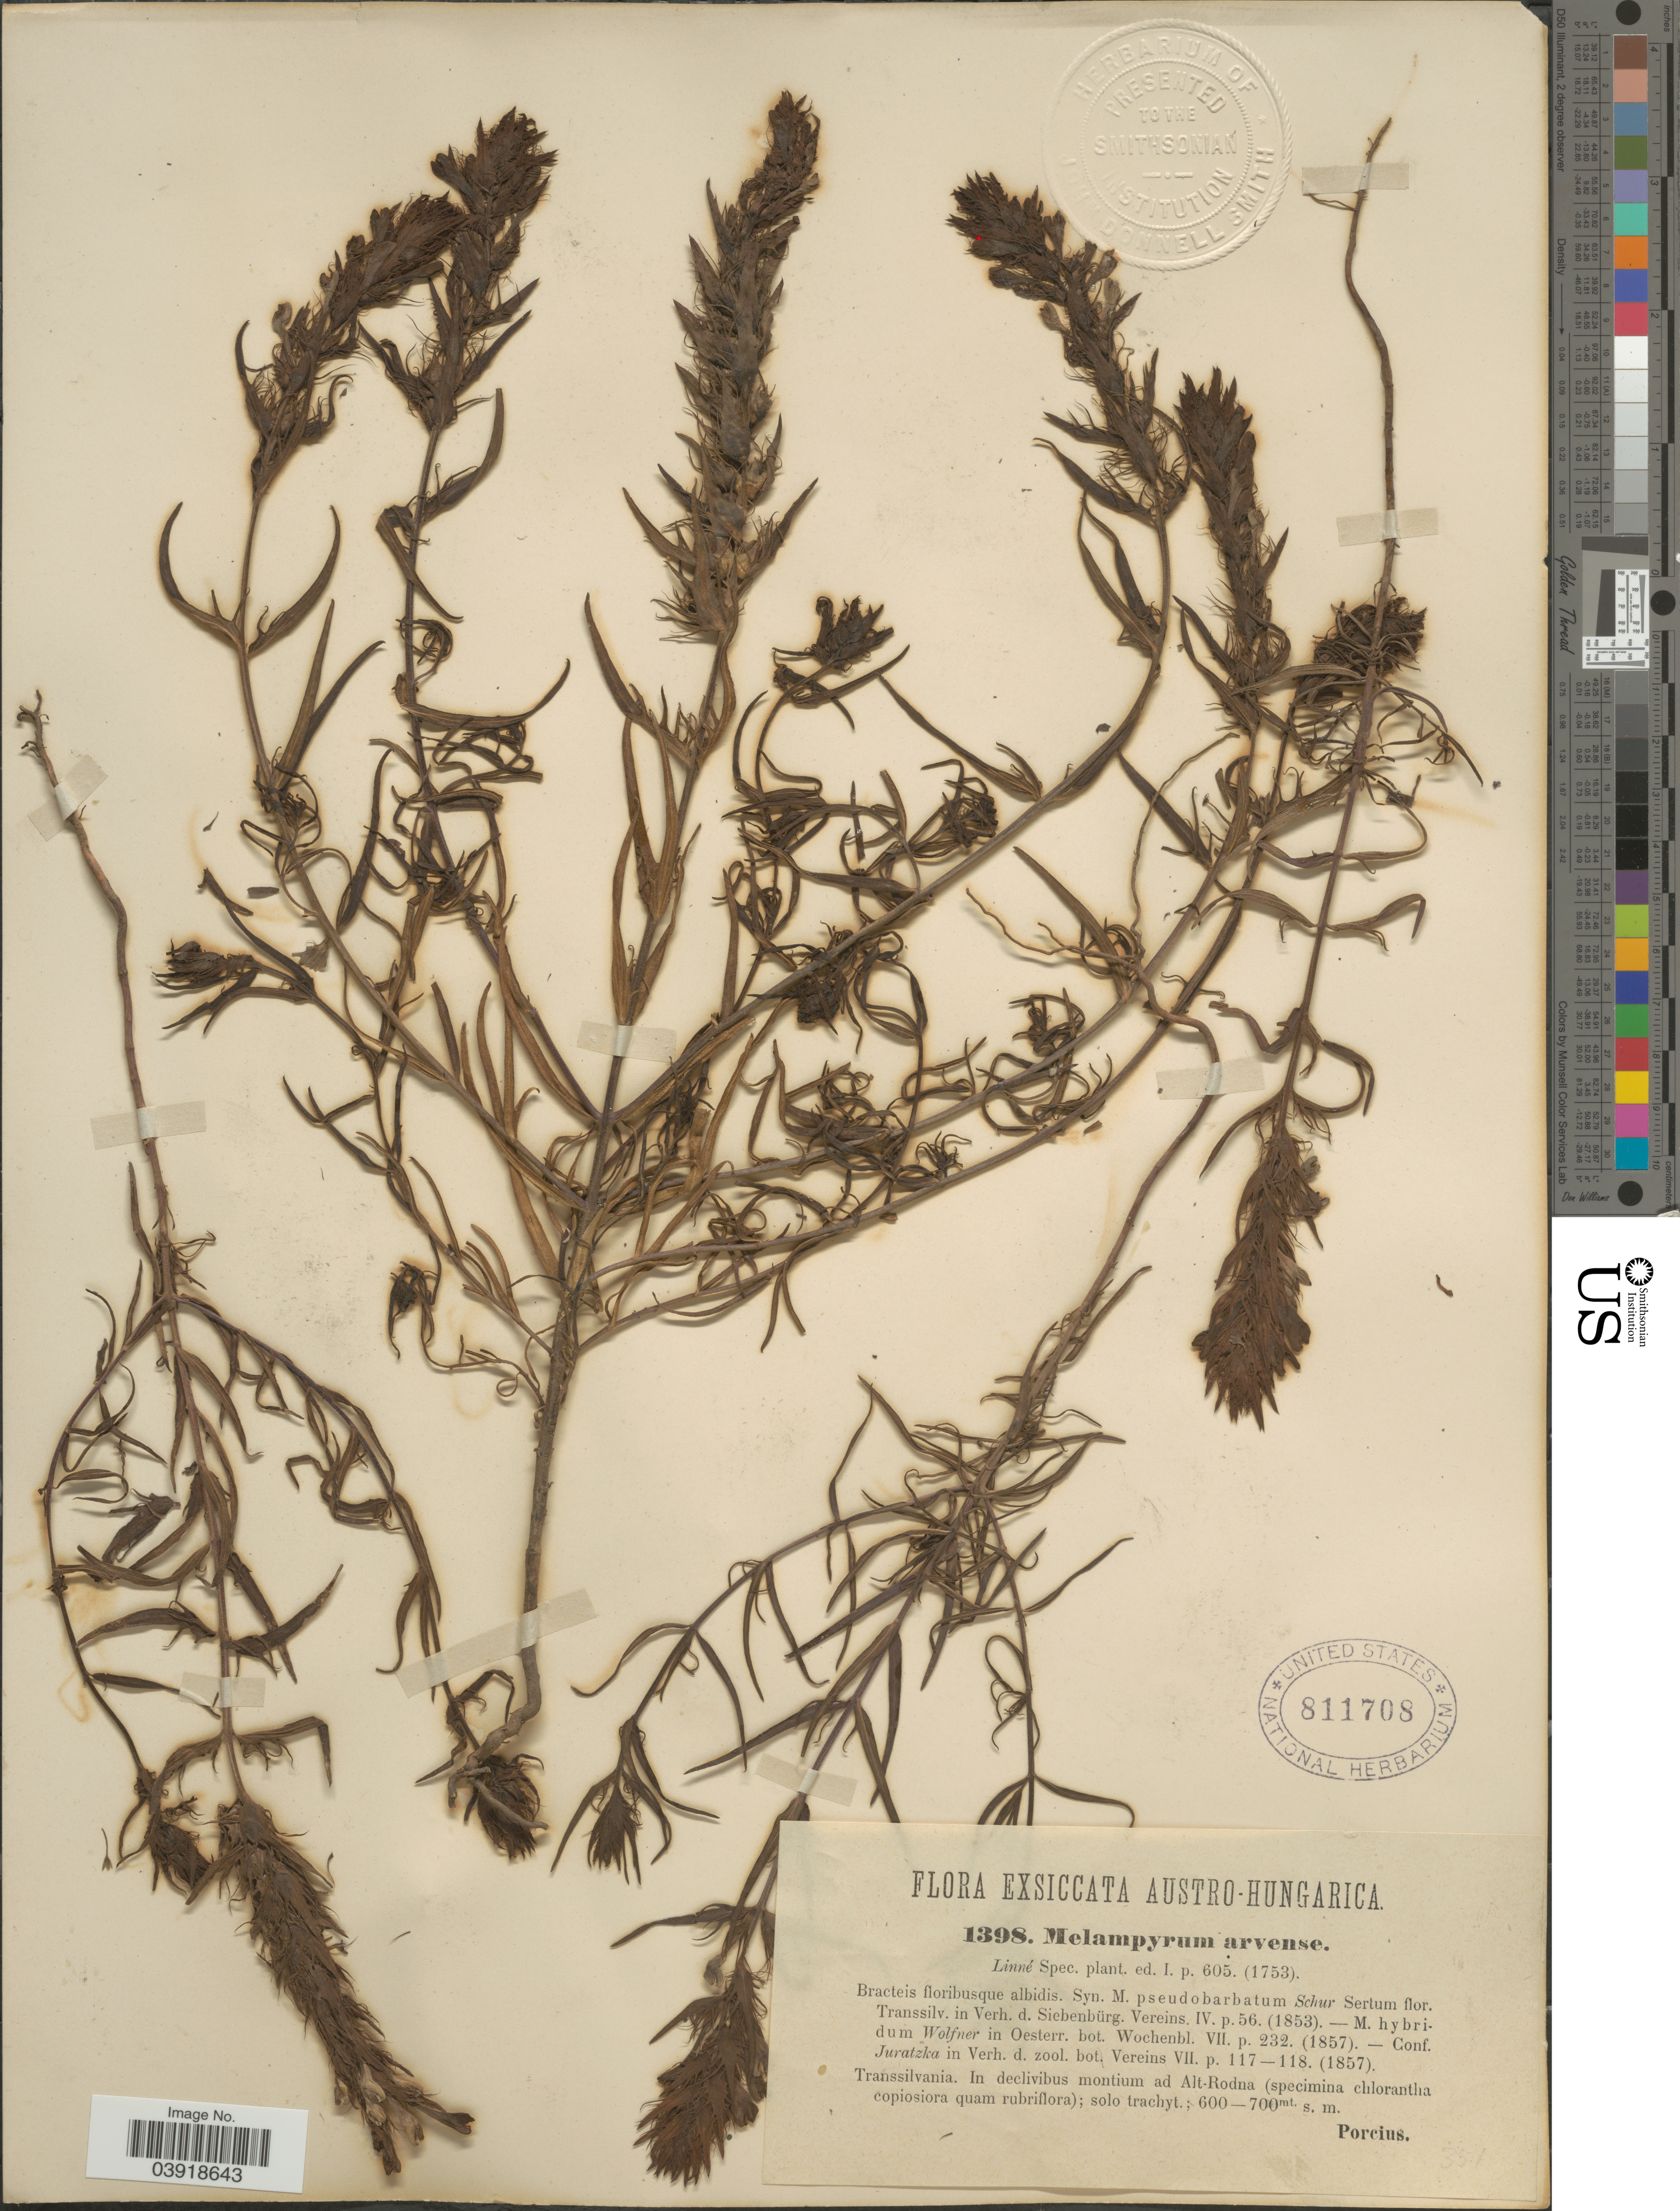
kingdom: Plantae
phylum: Tracheophyta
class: Magnoliopsida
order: Lamiales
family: Orobanchaceae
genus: Melampyrum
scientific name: Melampyrum arvense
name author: L.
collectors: Porcius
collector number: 1398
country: Romania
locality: Austro-Hungarica. Transsilvania. In declivibus montium ad Alt-Rodna; solo trachyt.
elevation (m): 600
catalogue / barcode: US 811708